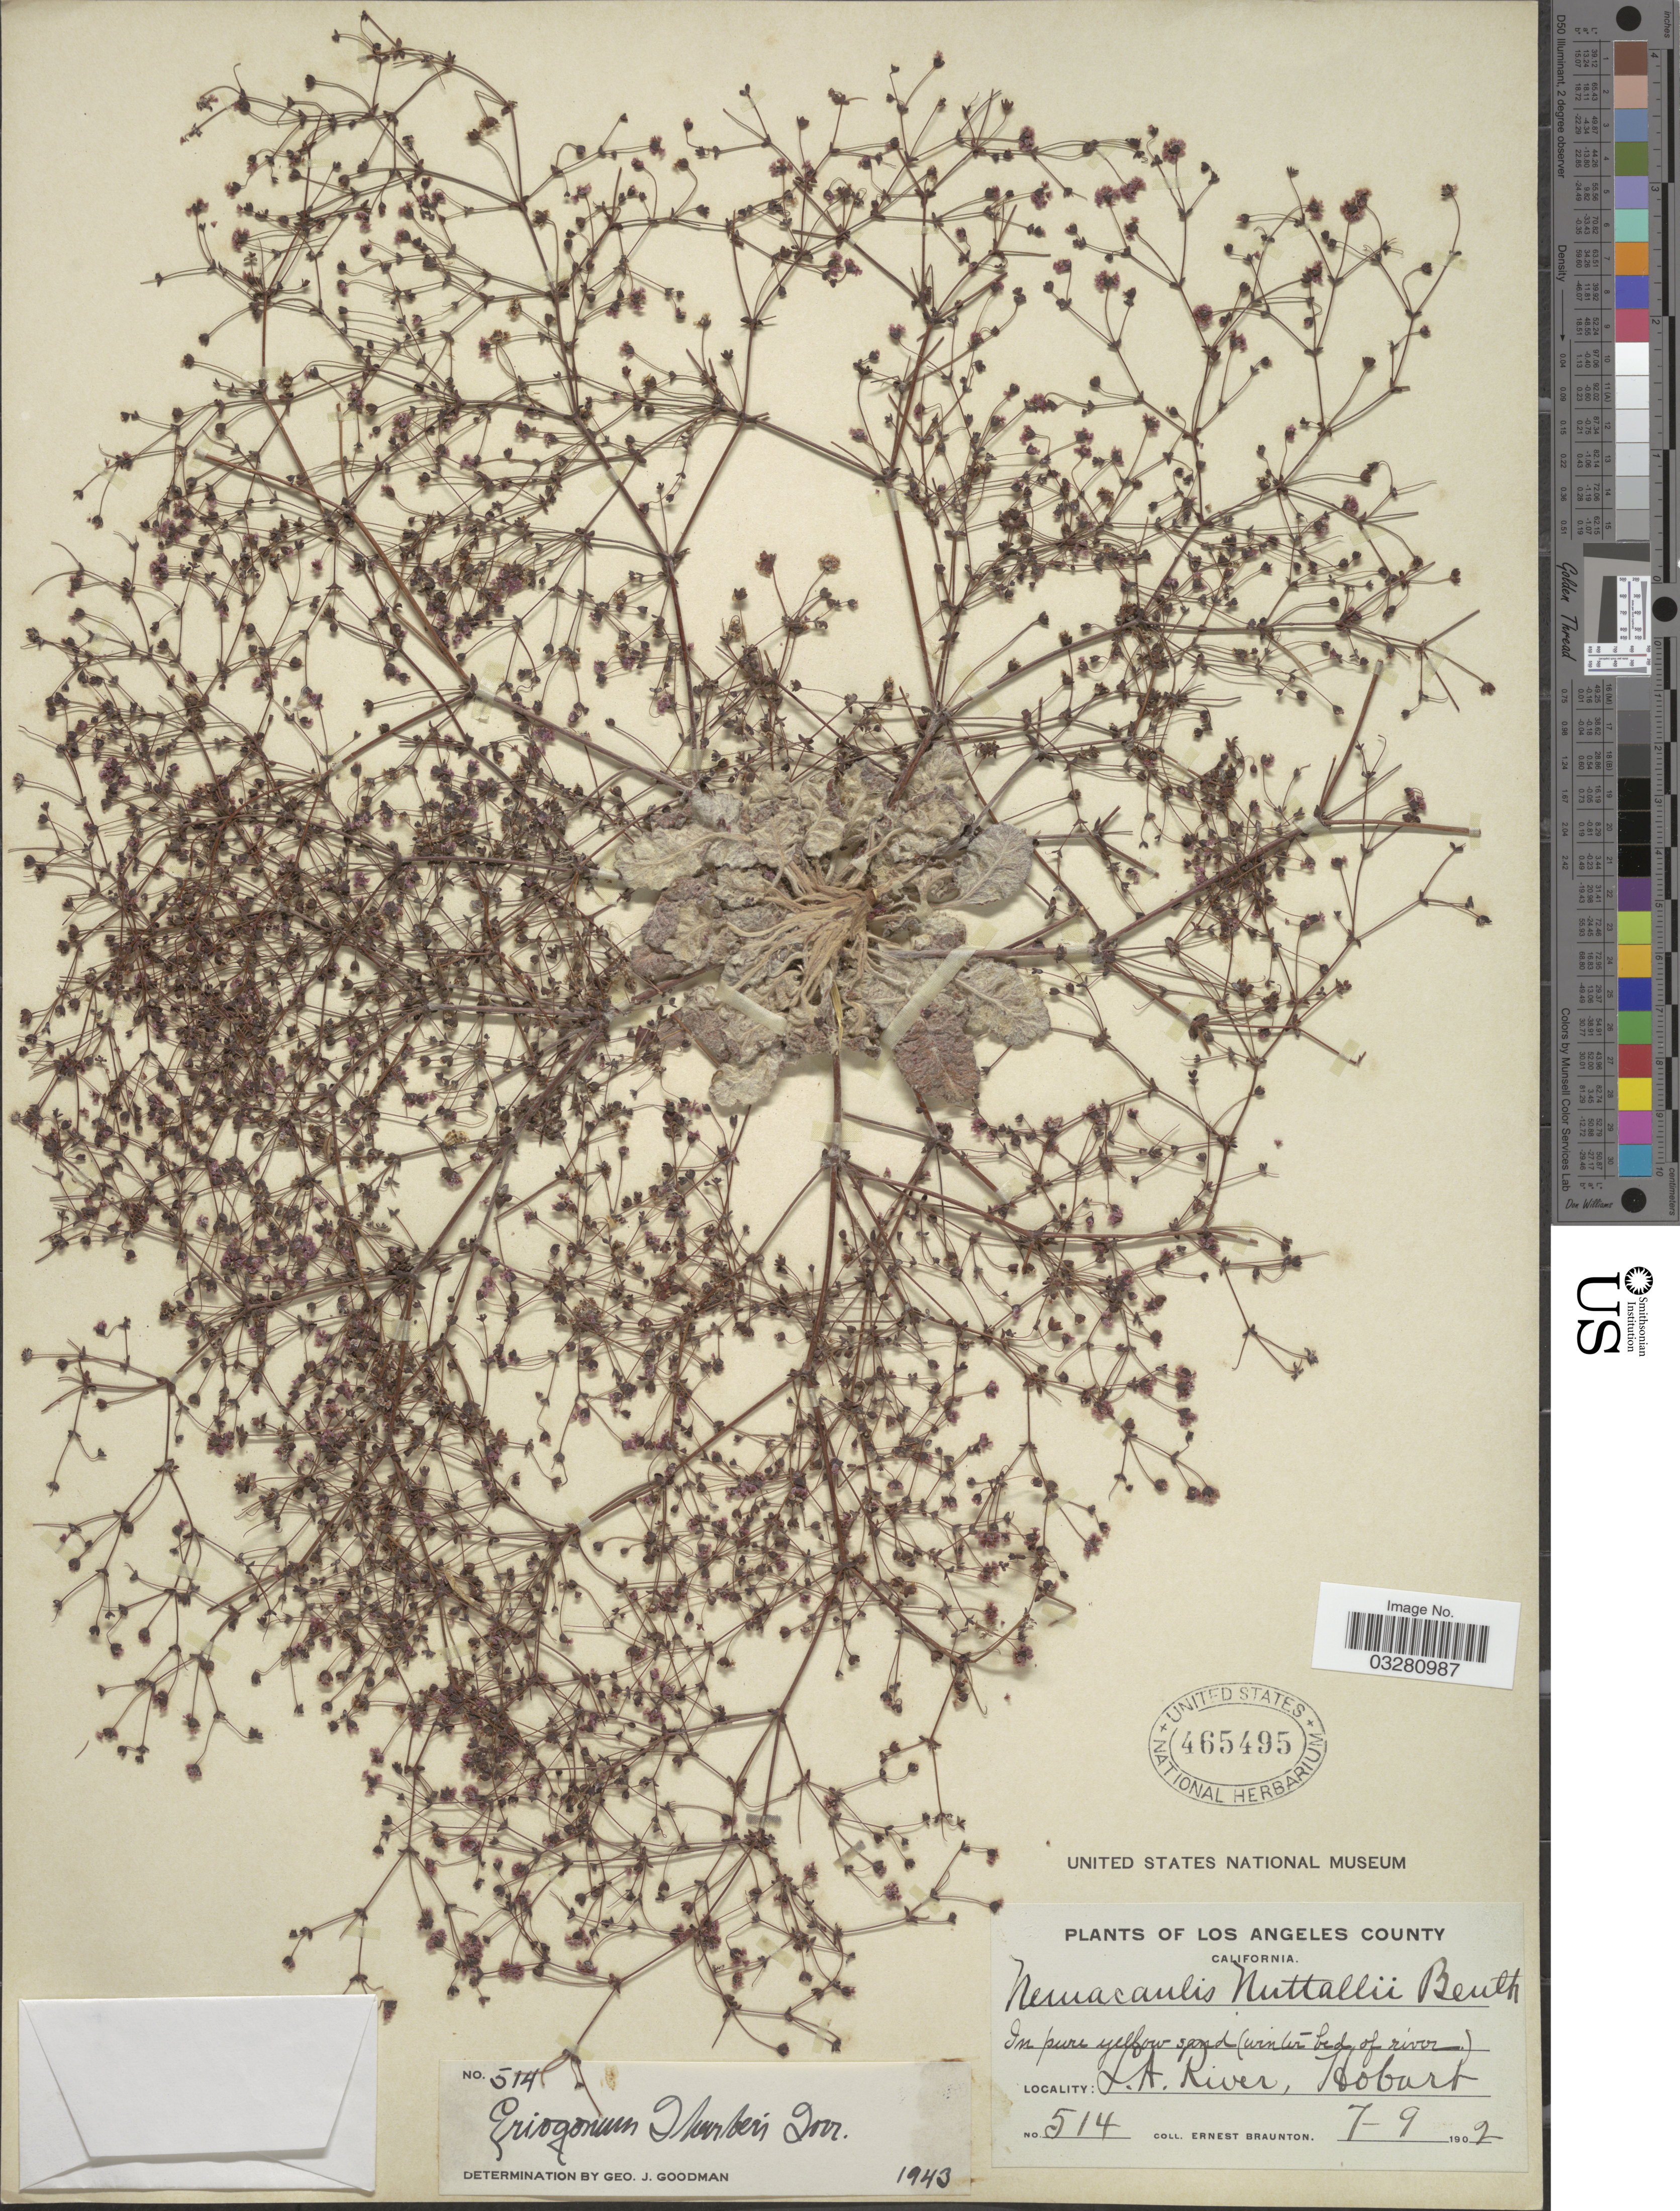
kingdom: Plantae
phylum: Tracheophyta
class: Magnoliopsida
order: Caryophyllales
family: Polygonaceae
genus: Eriogonum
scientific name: Eriogonum thurberi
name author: Torr.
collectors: E. Braunton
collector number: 514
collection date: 1902-07-09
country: United States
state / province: California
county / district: Los Angeles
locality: Los Angeles County. L. A. River, Hobart.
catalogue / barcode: US 465495